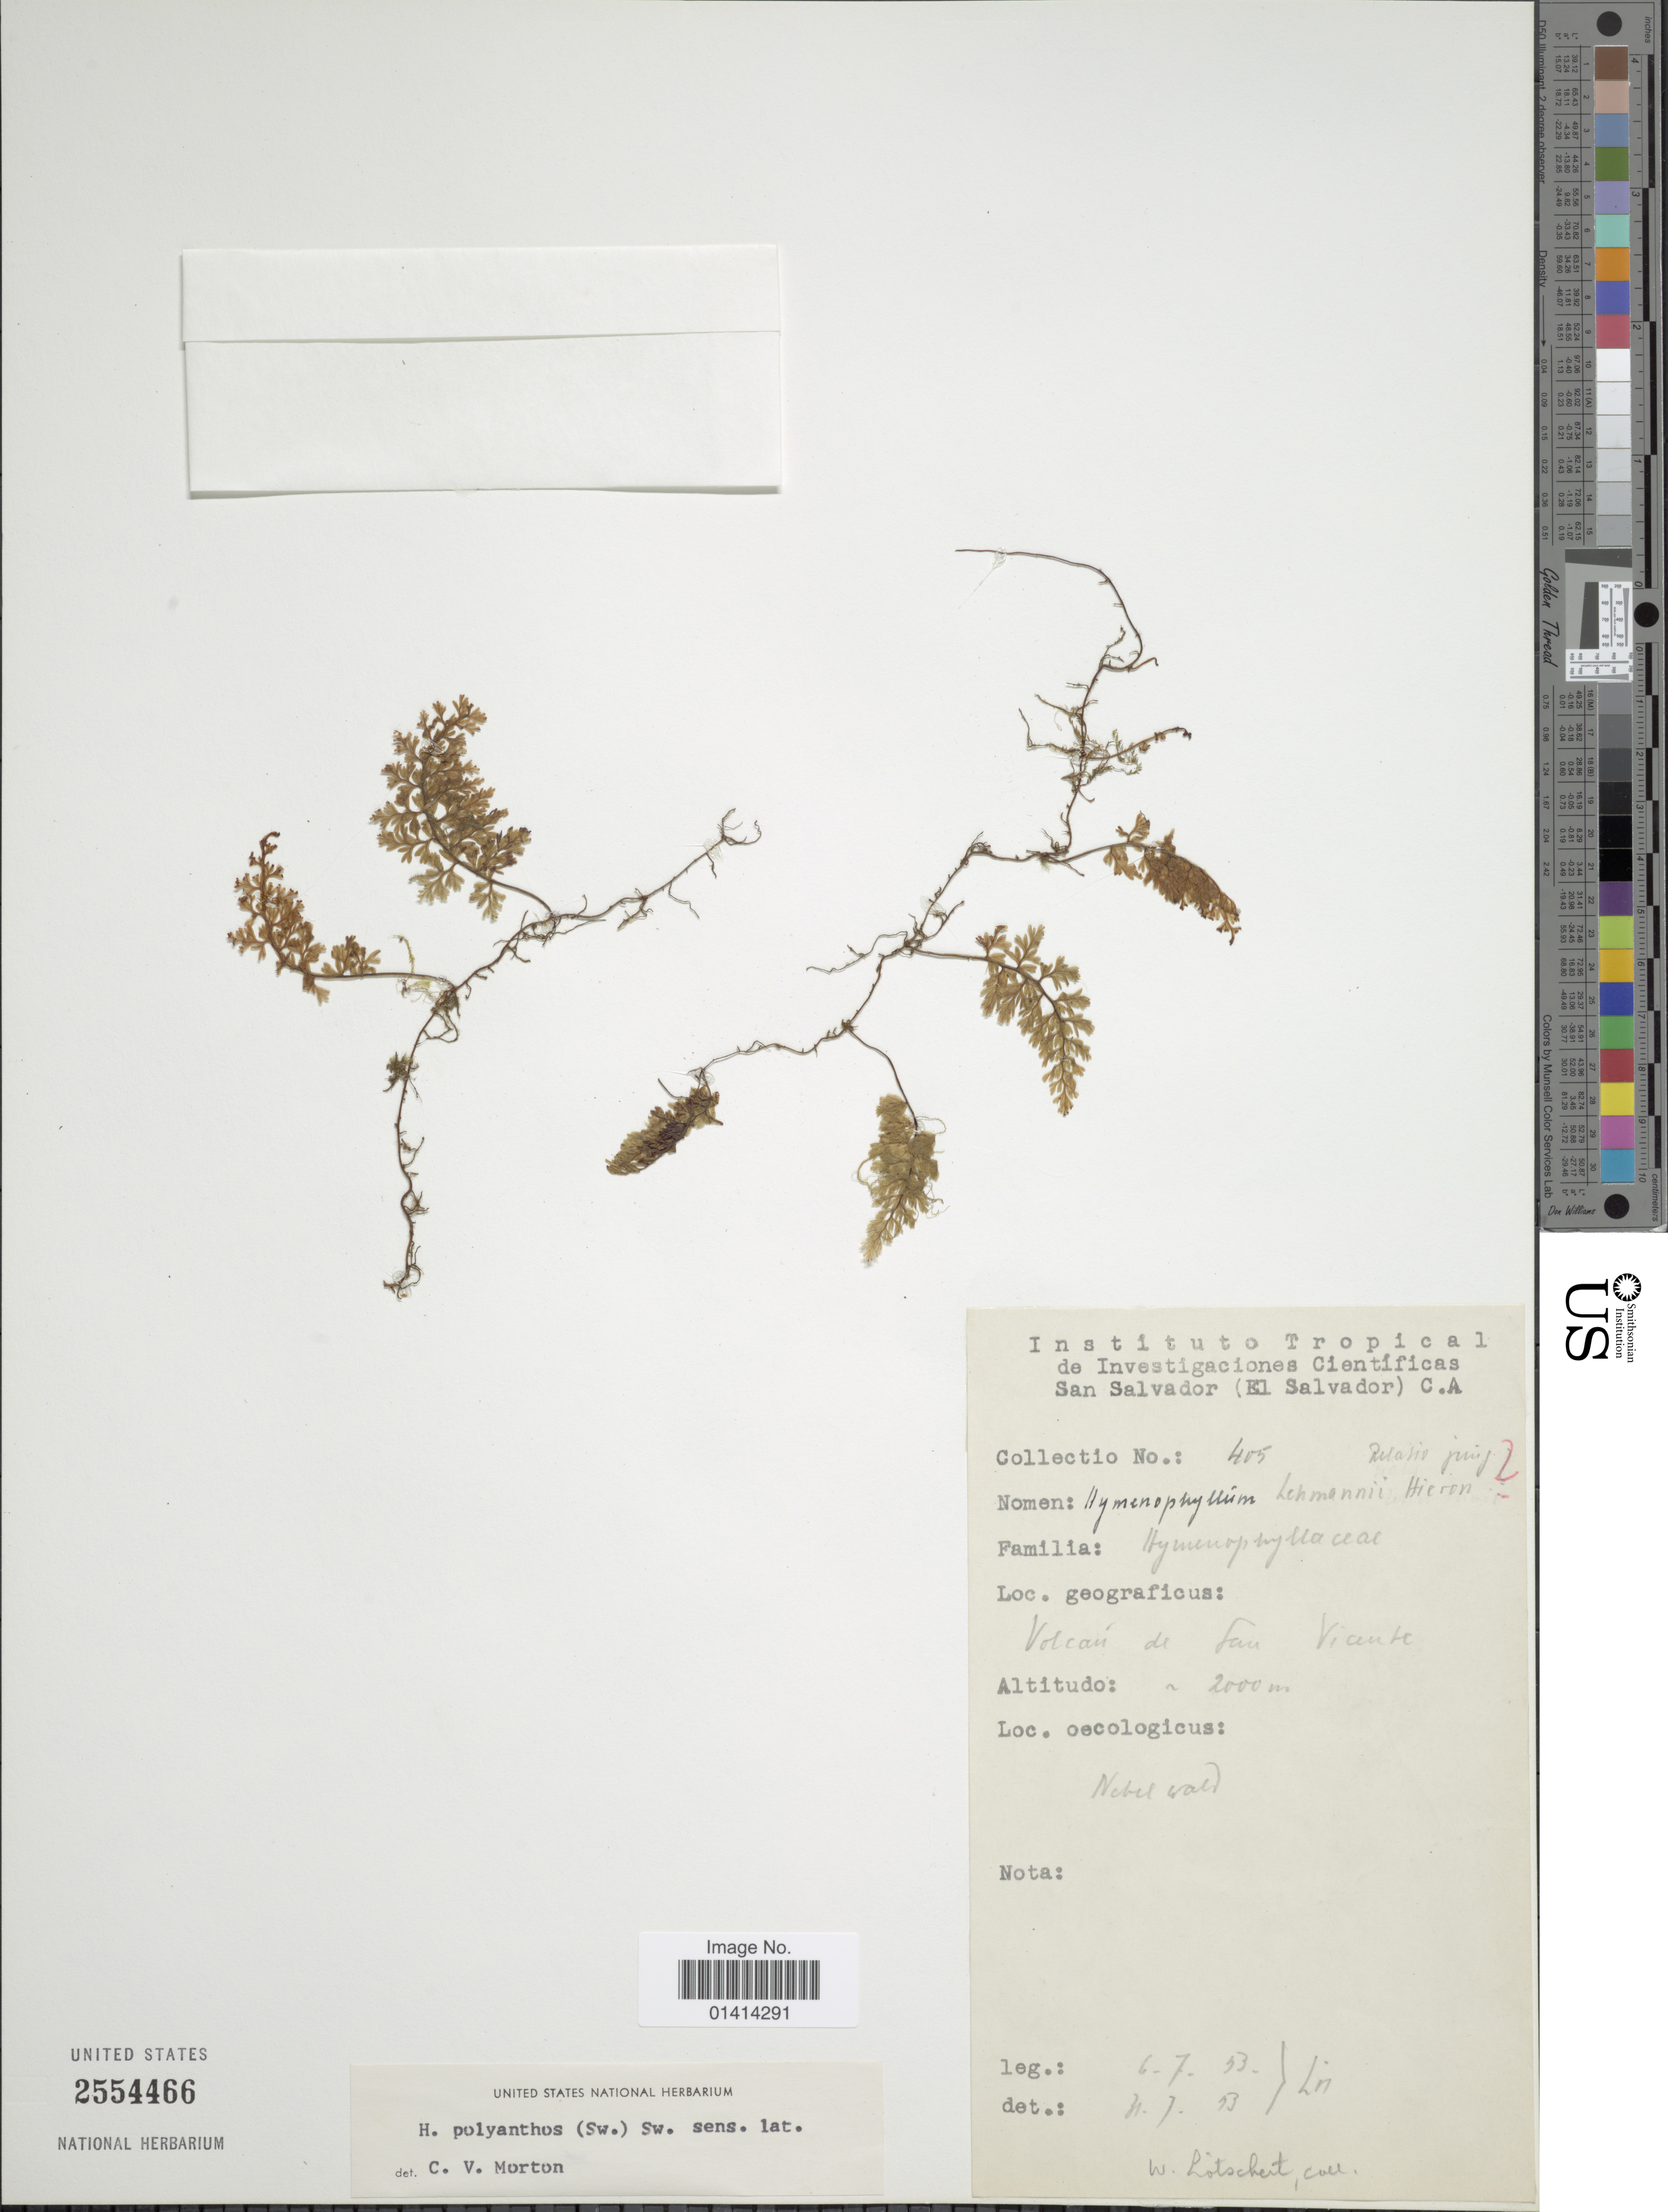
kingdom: Plantae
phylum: Tracheophyta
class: Polypodiopsida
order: Hymenophyllales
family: Hymenophyllaceae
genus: Hymenophyllum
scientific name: Hymenophyllum polyanthos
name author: (Sw.) Sw.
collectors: W. Lötschert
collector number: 405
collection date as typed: Transcribed d/m/y: 6/7/53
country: El Salvador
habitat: Nebelwald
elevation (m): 2000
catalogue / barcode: US 2554466